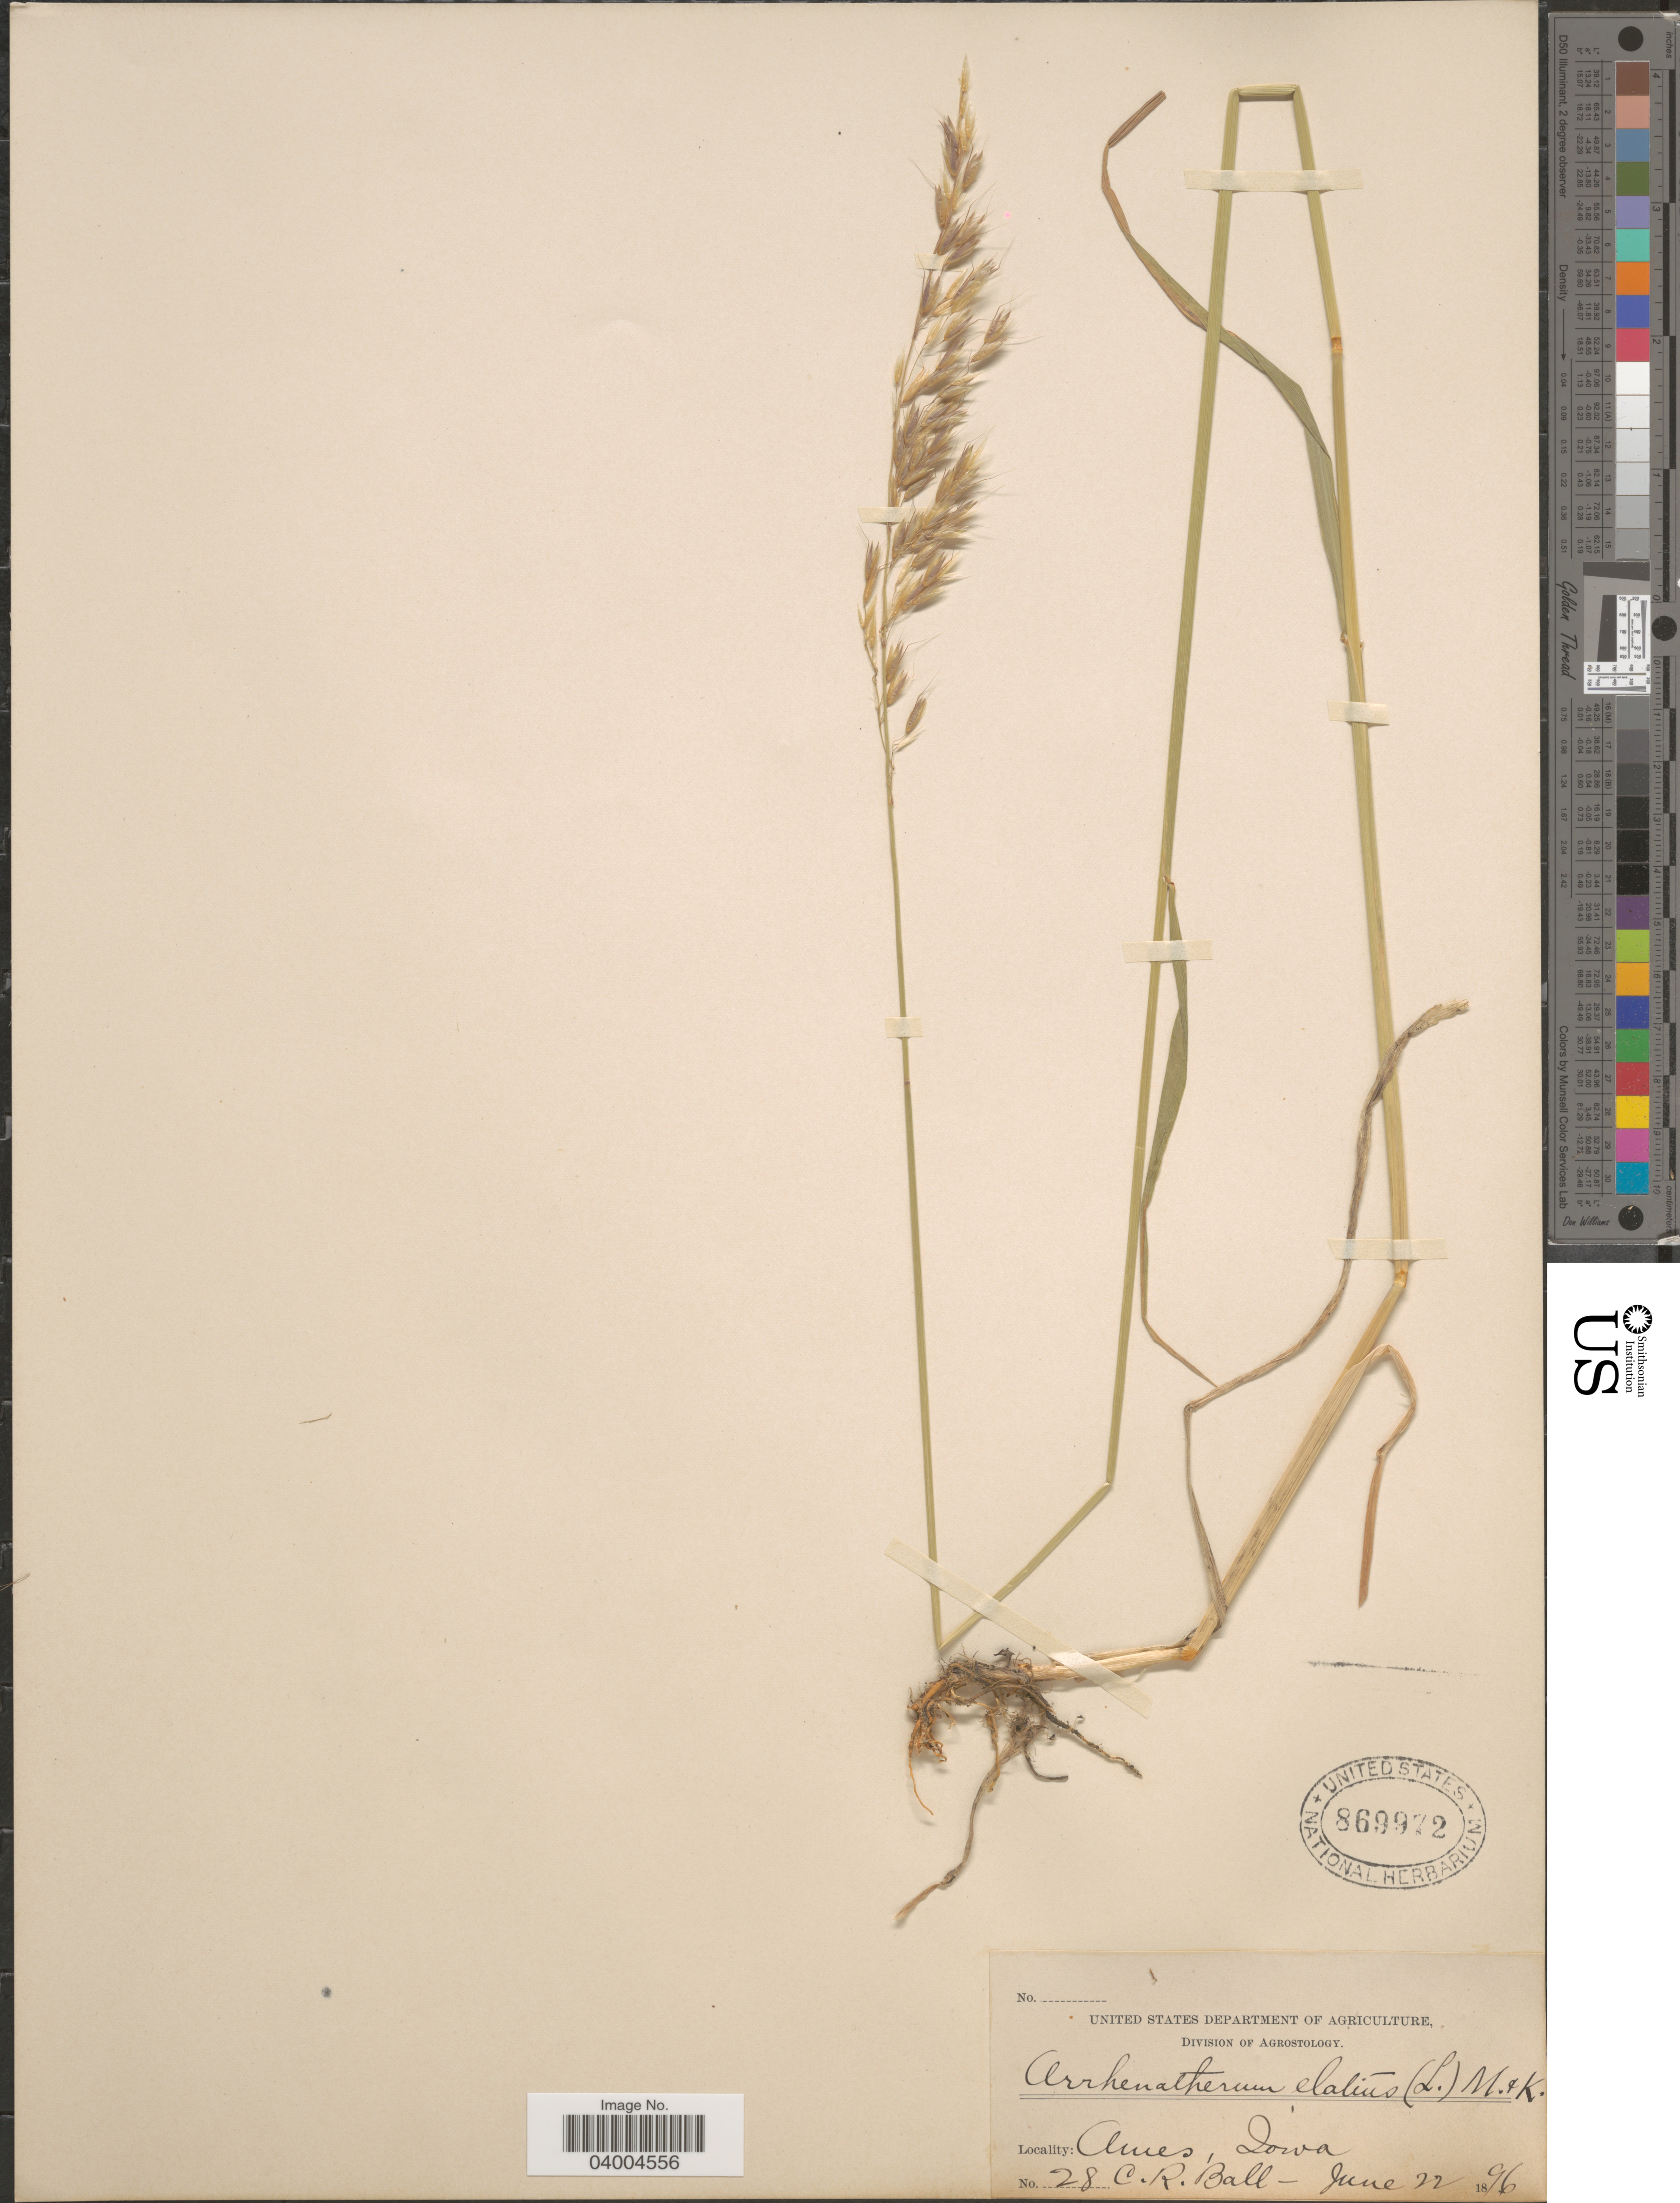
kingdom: Plantae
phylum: Tracheophyta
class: Liliopsida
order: Poales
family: Poaceae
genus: Arrhenatherum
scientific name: Arrhenatherum elatius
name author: (L.) J. Presl & C. Presl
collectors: C. R. Ball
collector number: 28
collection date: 1896-06-22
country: United States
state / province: Iowa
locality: Ames.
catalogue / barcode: US 869972